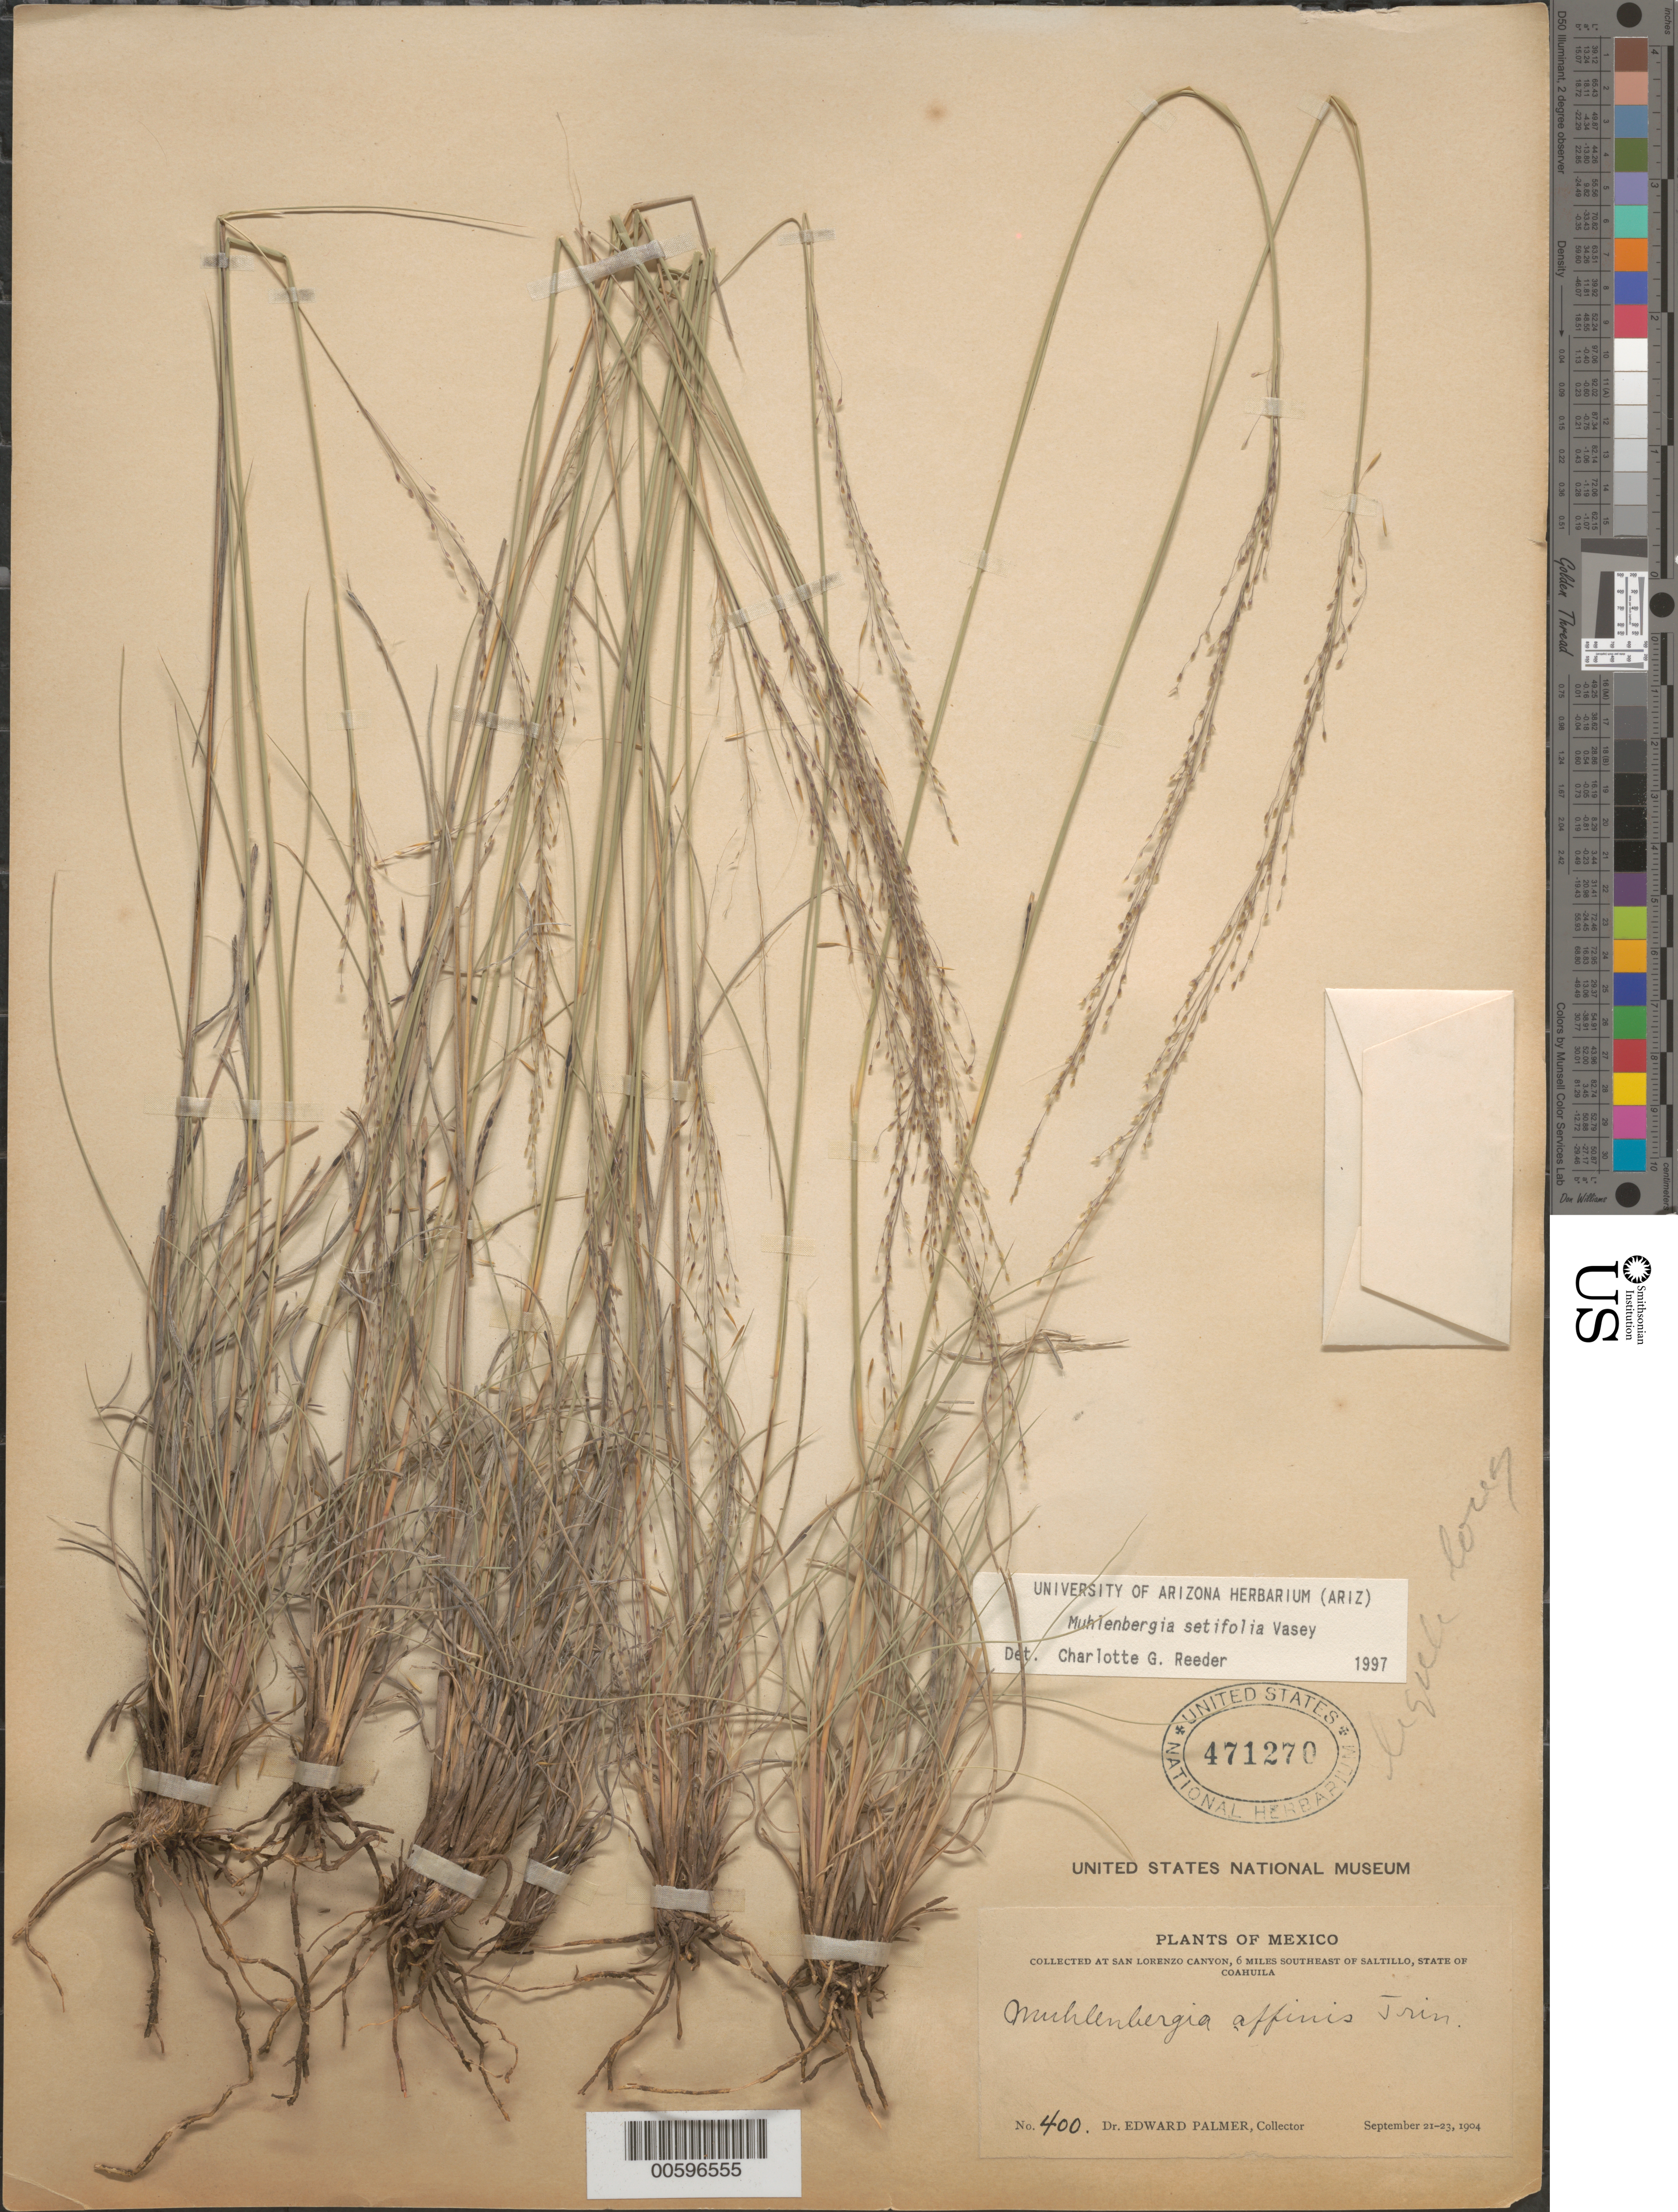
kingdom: Plantae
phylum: Tracheophyta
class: Liliopsida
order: Poales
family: Poaceae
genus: Muhlenbergia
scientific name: Muhlenbergia setifolia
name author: Vasey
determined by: Reeder, C. G., (ARIZ)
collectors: E. Palmer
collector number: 400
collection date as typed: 21 Sep 1904 to 23 Sep 1904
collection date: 1904-09-21/1904-09-23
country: Mexico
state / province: Coahuila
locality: San Lorenzo Canyon, 6 mi SE of Saltillo.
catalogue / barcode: US 471270